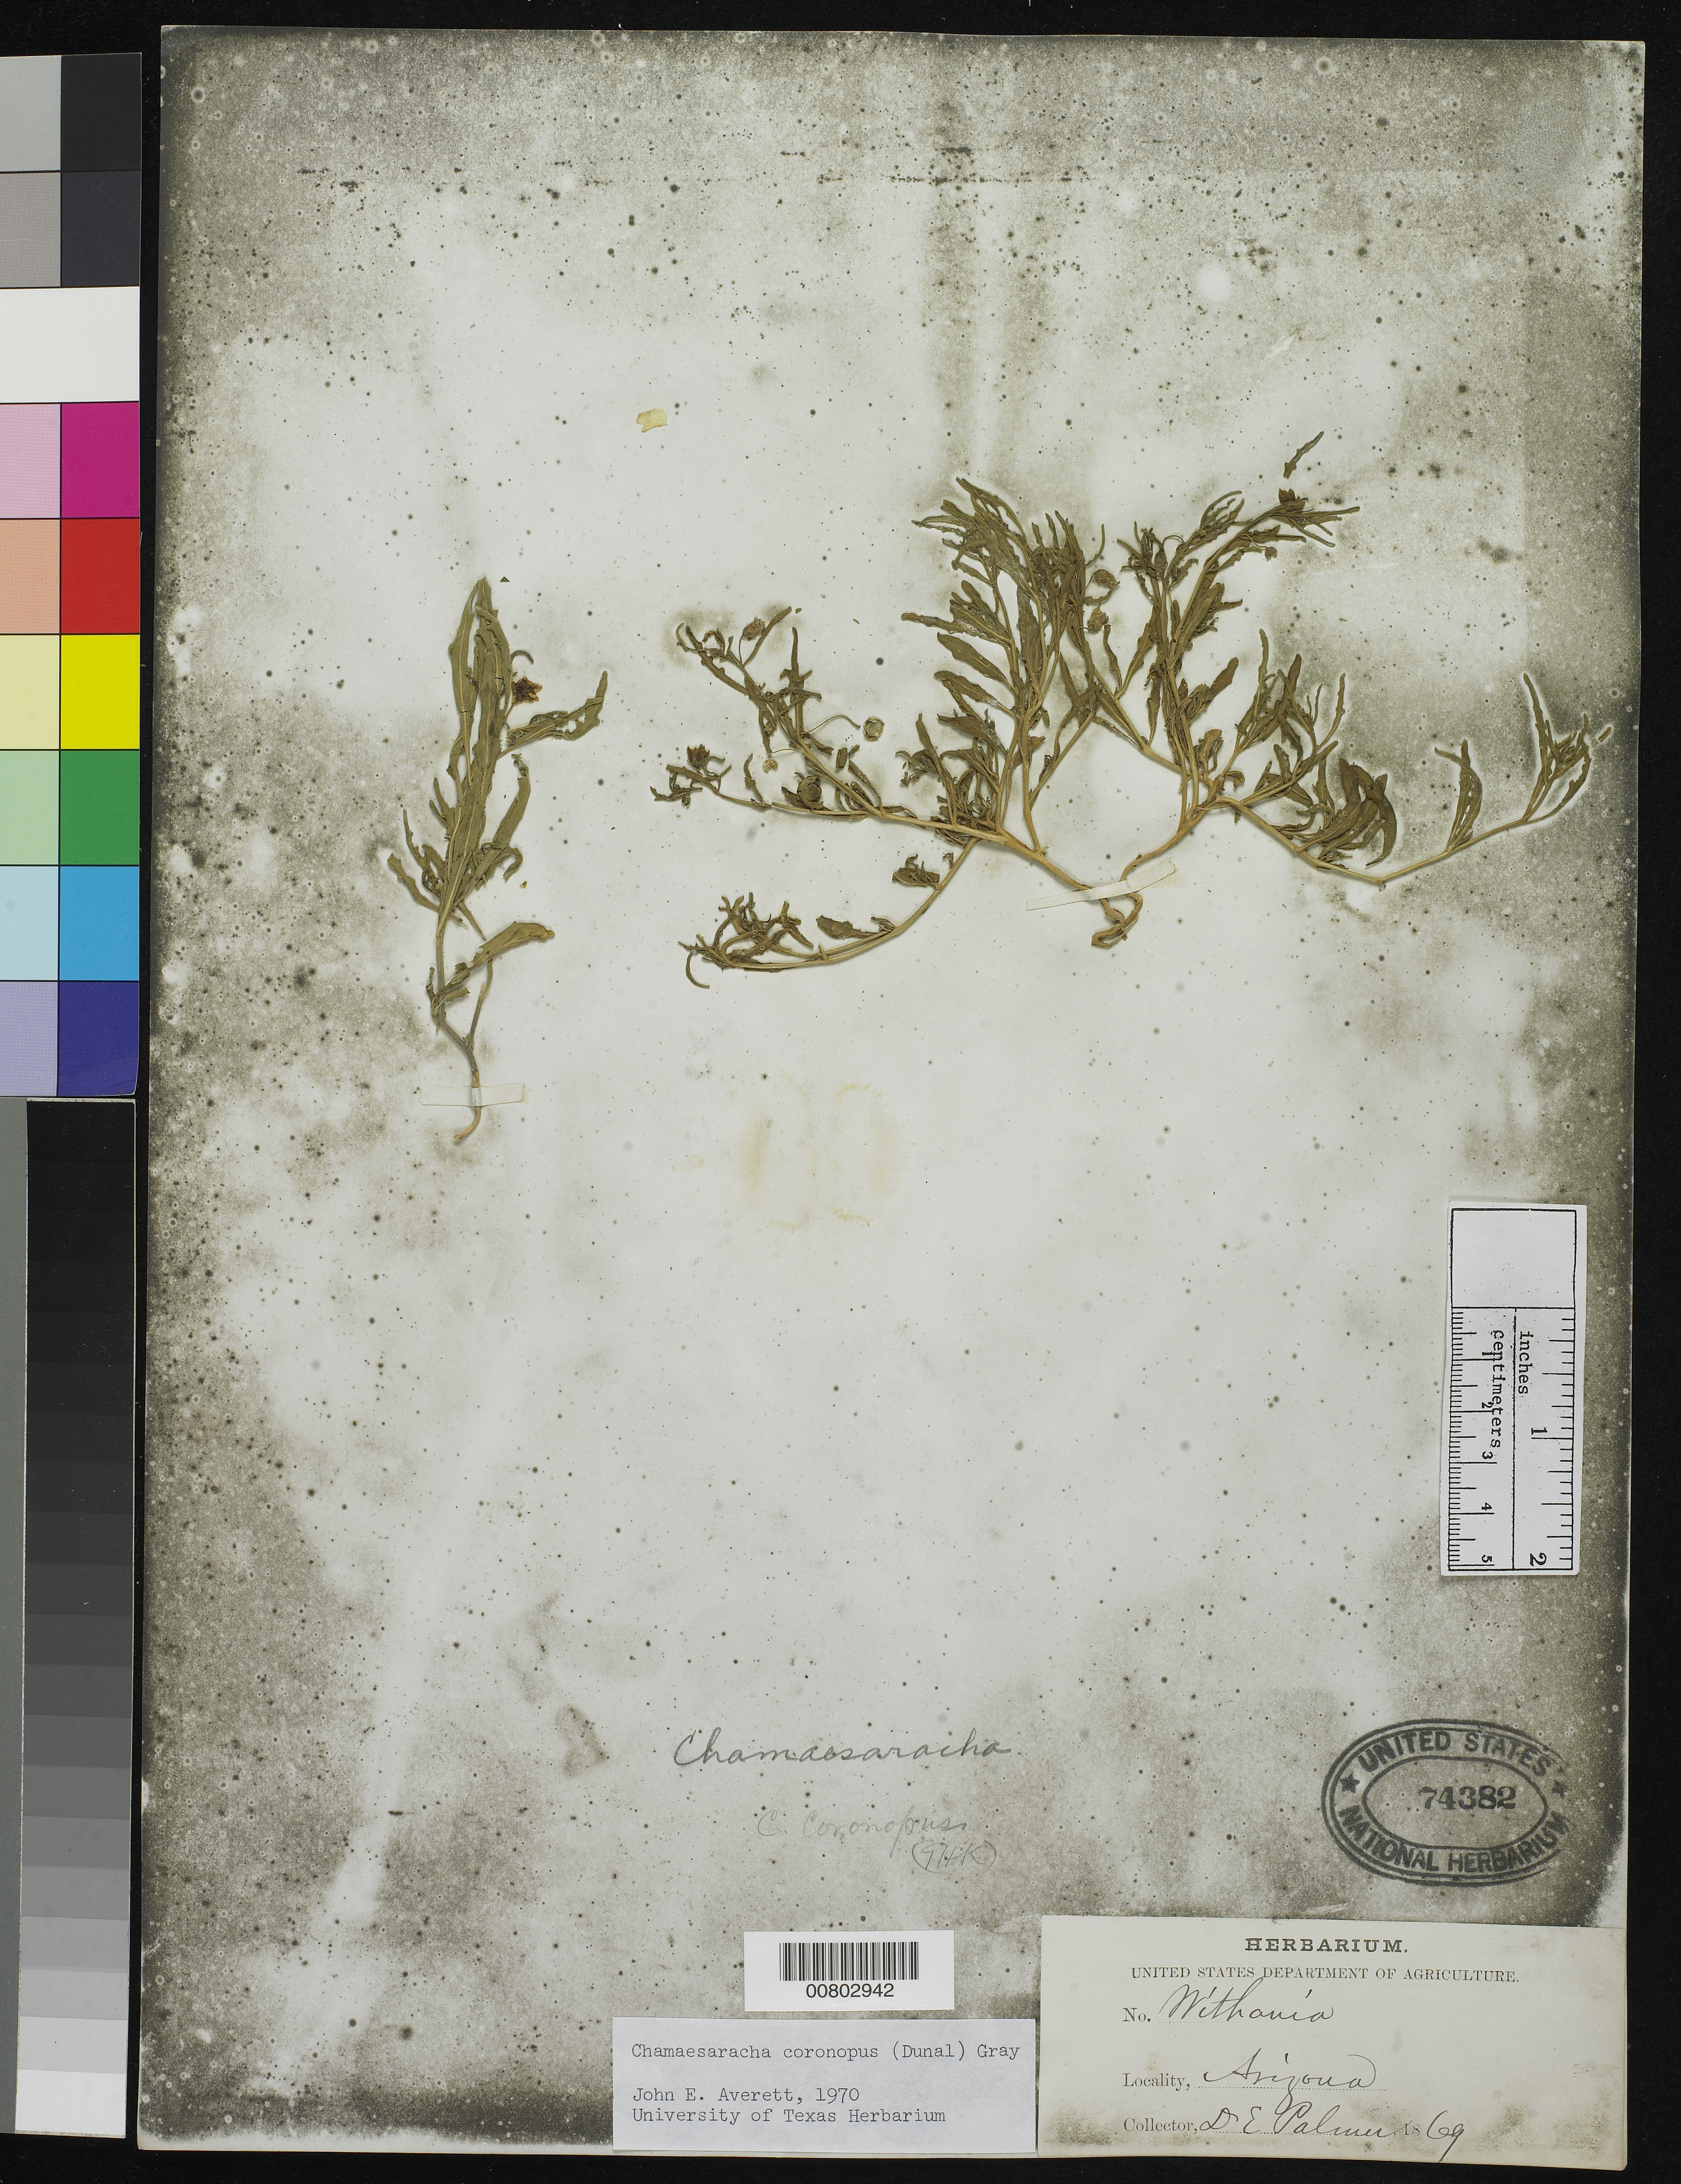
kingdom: Plantae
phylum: Tracheophyta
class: Magnoliopsida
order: Solanales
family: Solanaceae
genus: Chamaesaracha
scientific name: Chamaesaracha coronopus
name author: (Dunal) A. Gray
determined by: Averett, J. E., (GAS)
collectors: E. Palmer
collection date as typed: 1869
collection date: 1869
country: United States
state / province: Arizona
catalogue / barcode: US 74382